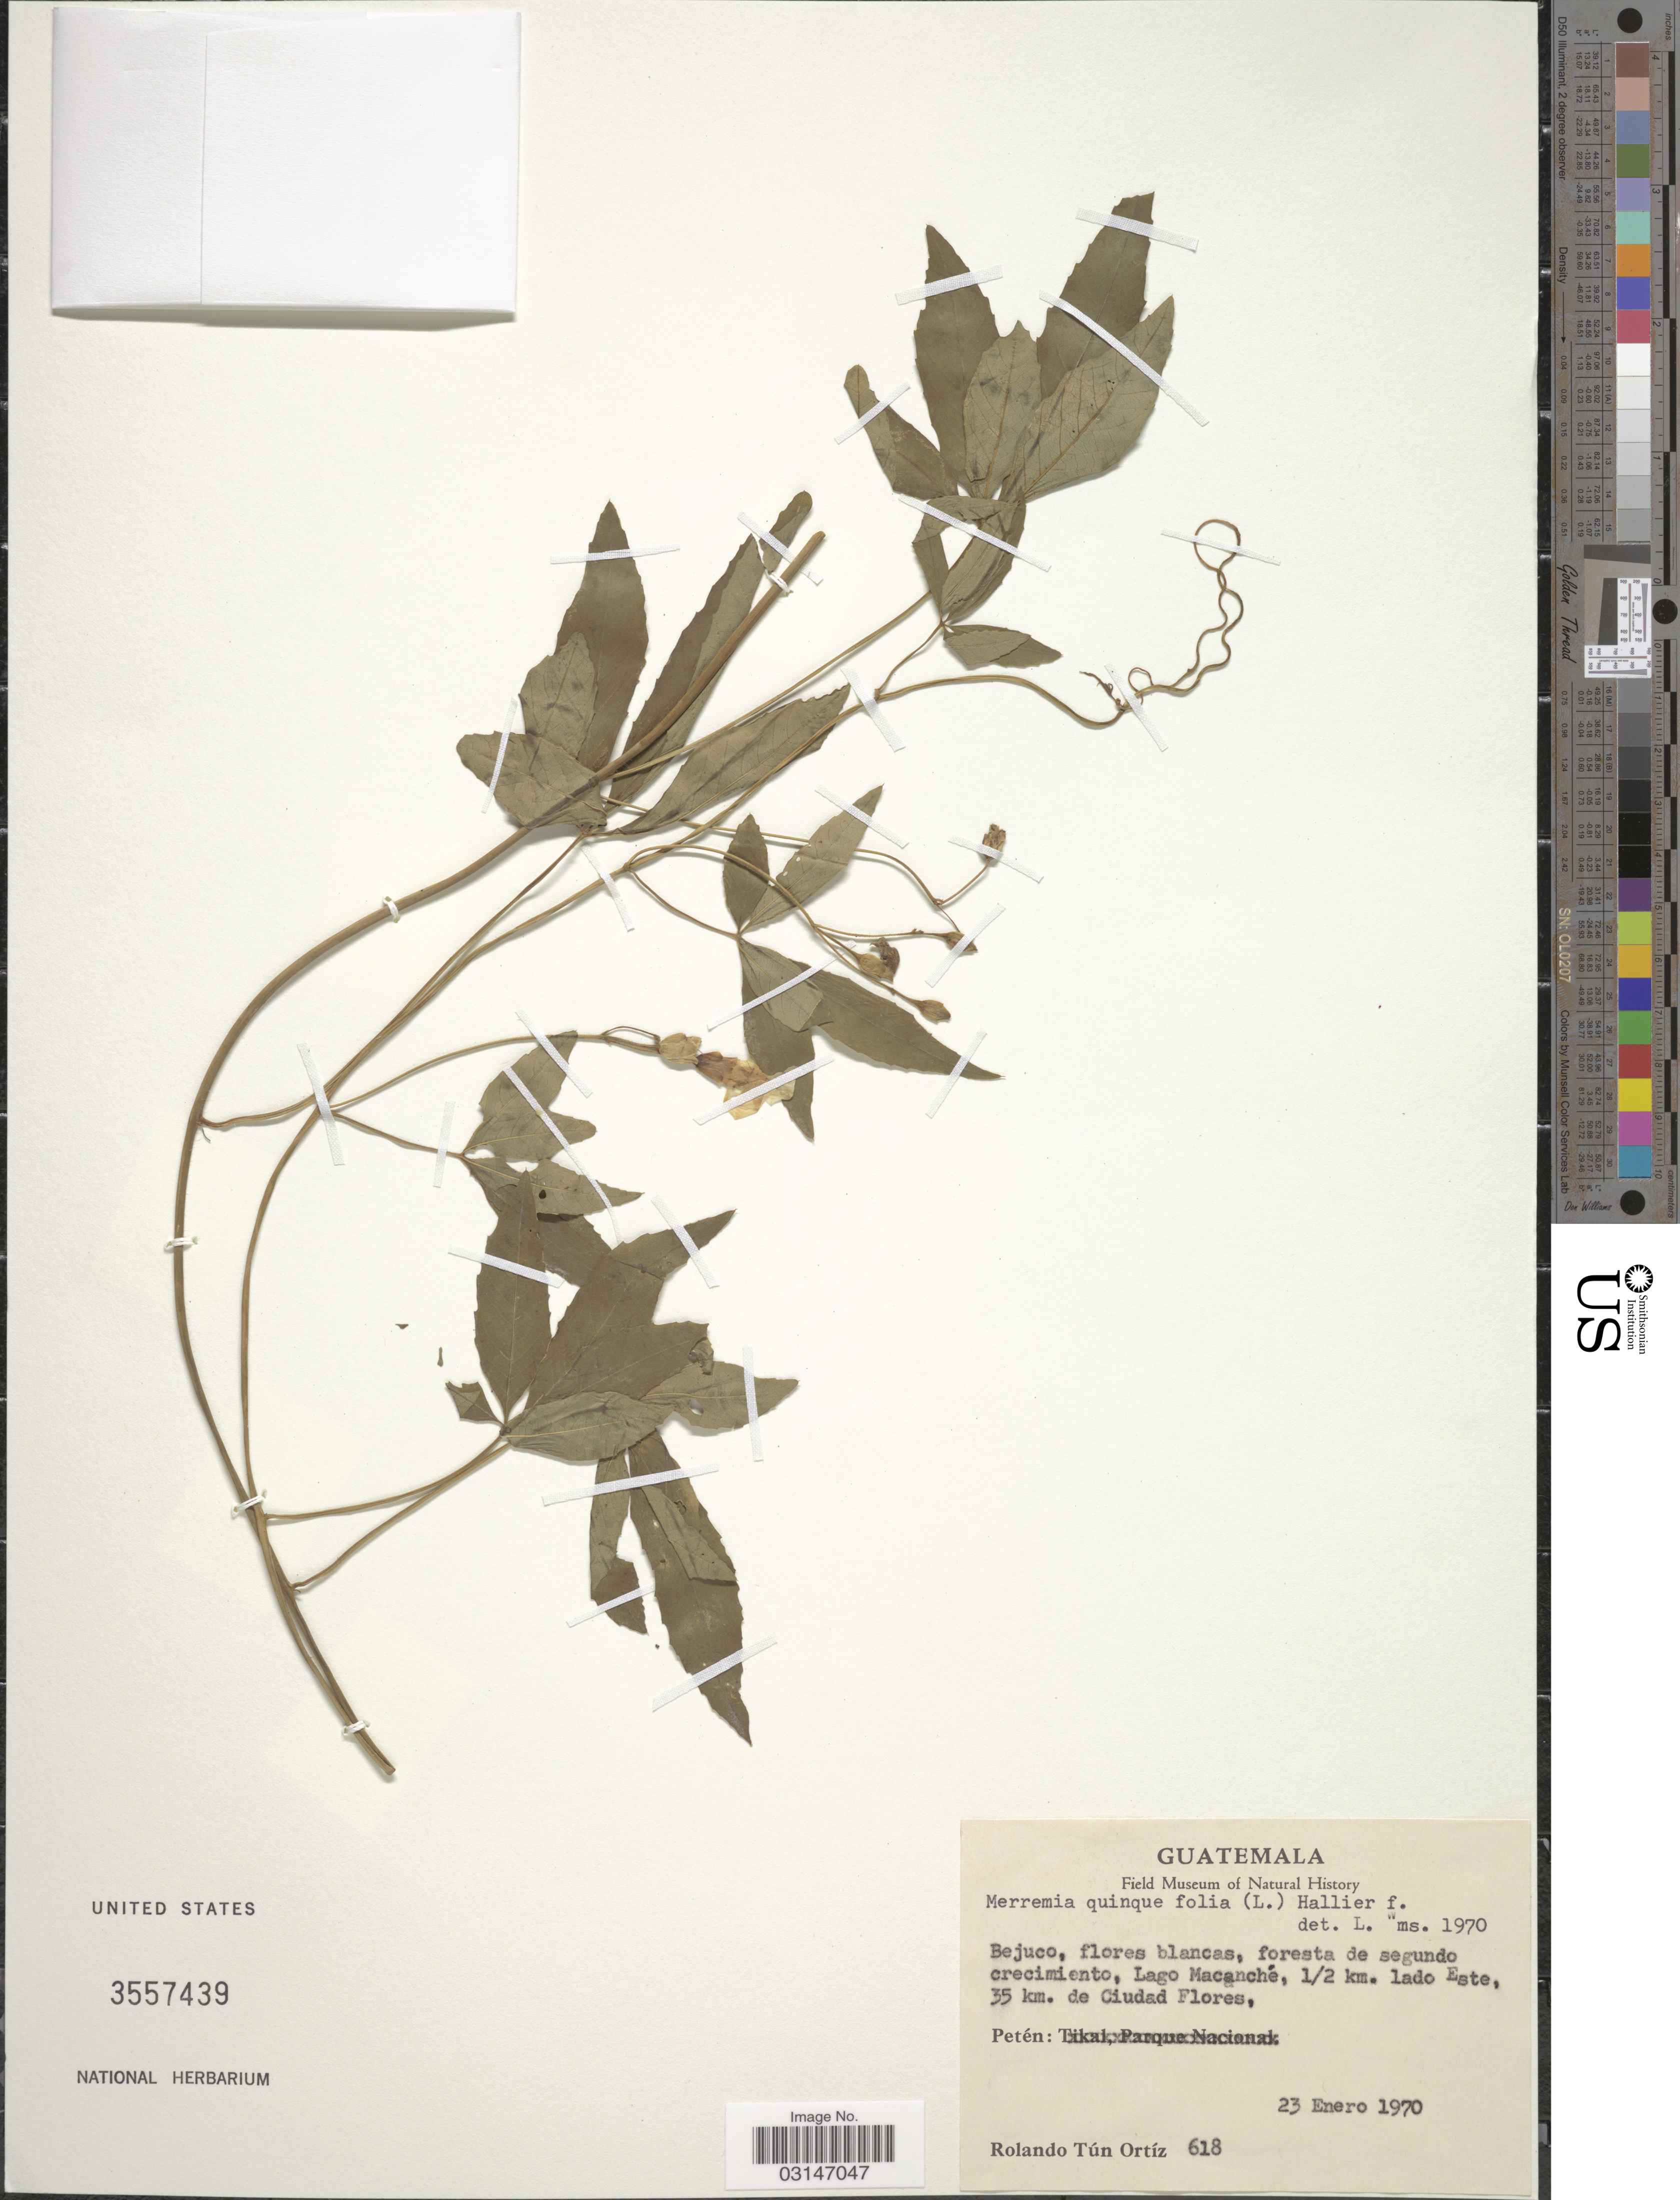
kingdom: Plantae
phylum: Tracheophyta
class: Magnoliopsida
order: Solanales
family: Convolvulaceae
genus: Distimake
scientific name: Distimake quinquefolius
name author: (L.) A. R. Simões & Staples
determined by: Strong, Mark T., (BOT), Smithsonian Institution - National Museum of Natural History (UNITED STATES)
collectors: R. T. Ortíz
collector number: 618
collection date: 1970-01-23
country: Guatemala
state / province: El Petén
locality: Lago Macanché, ½ km. lado Este 35km. de Ciudad Flores, Petén.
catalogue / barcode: US 3557439